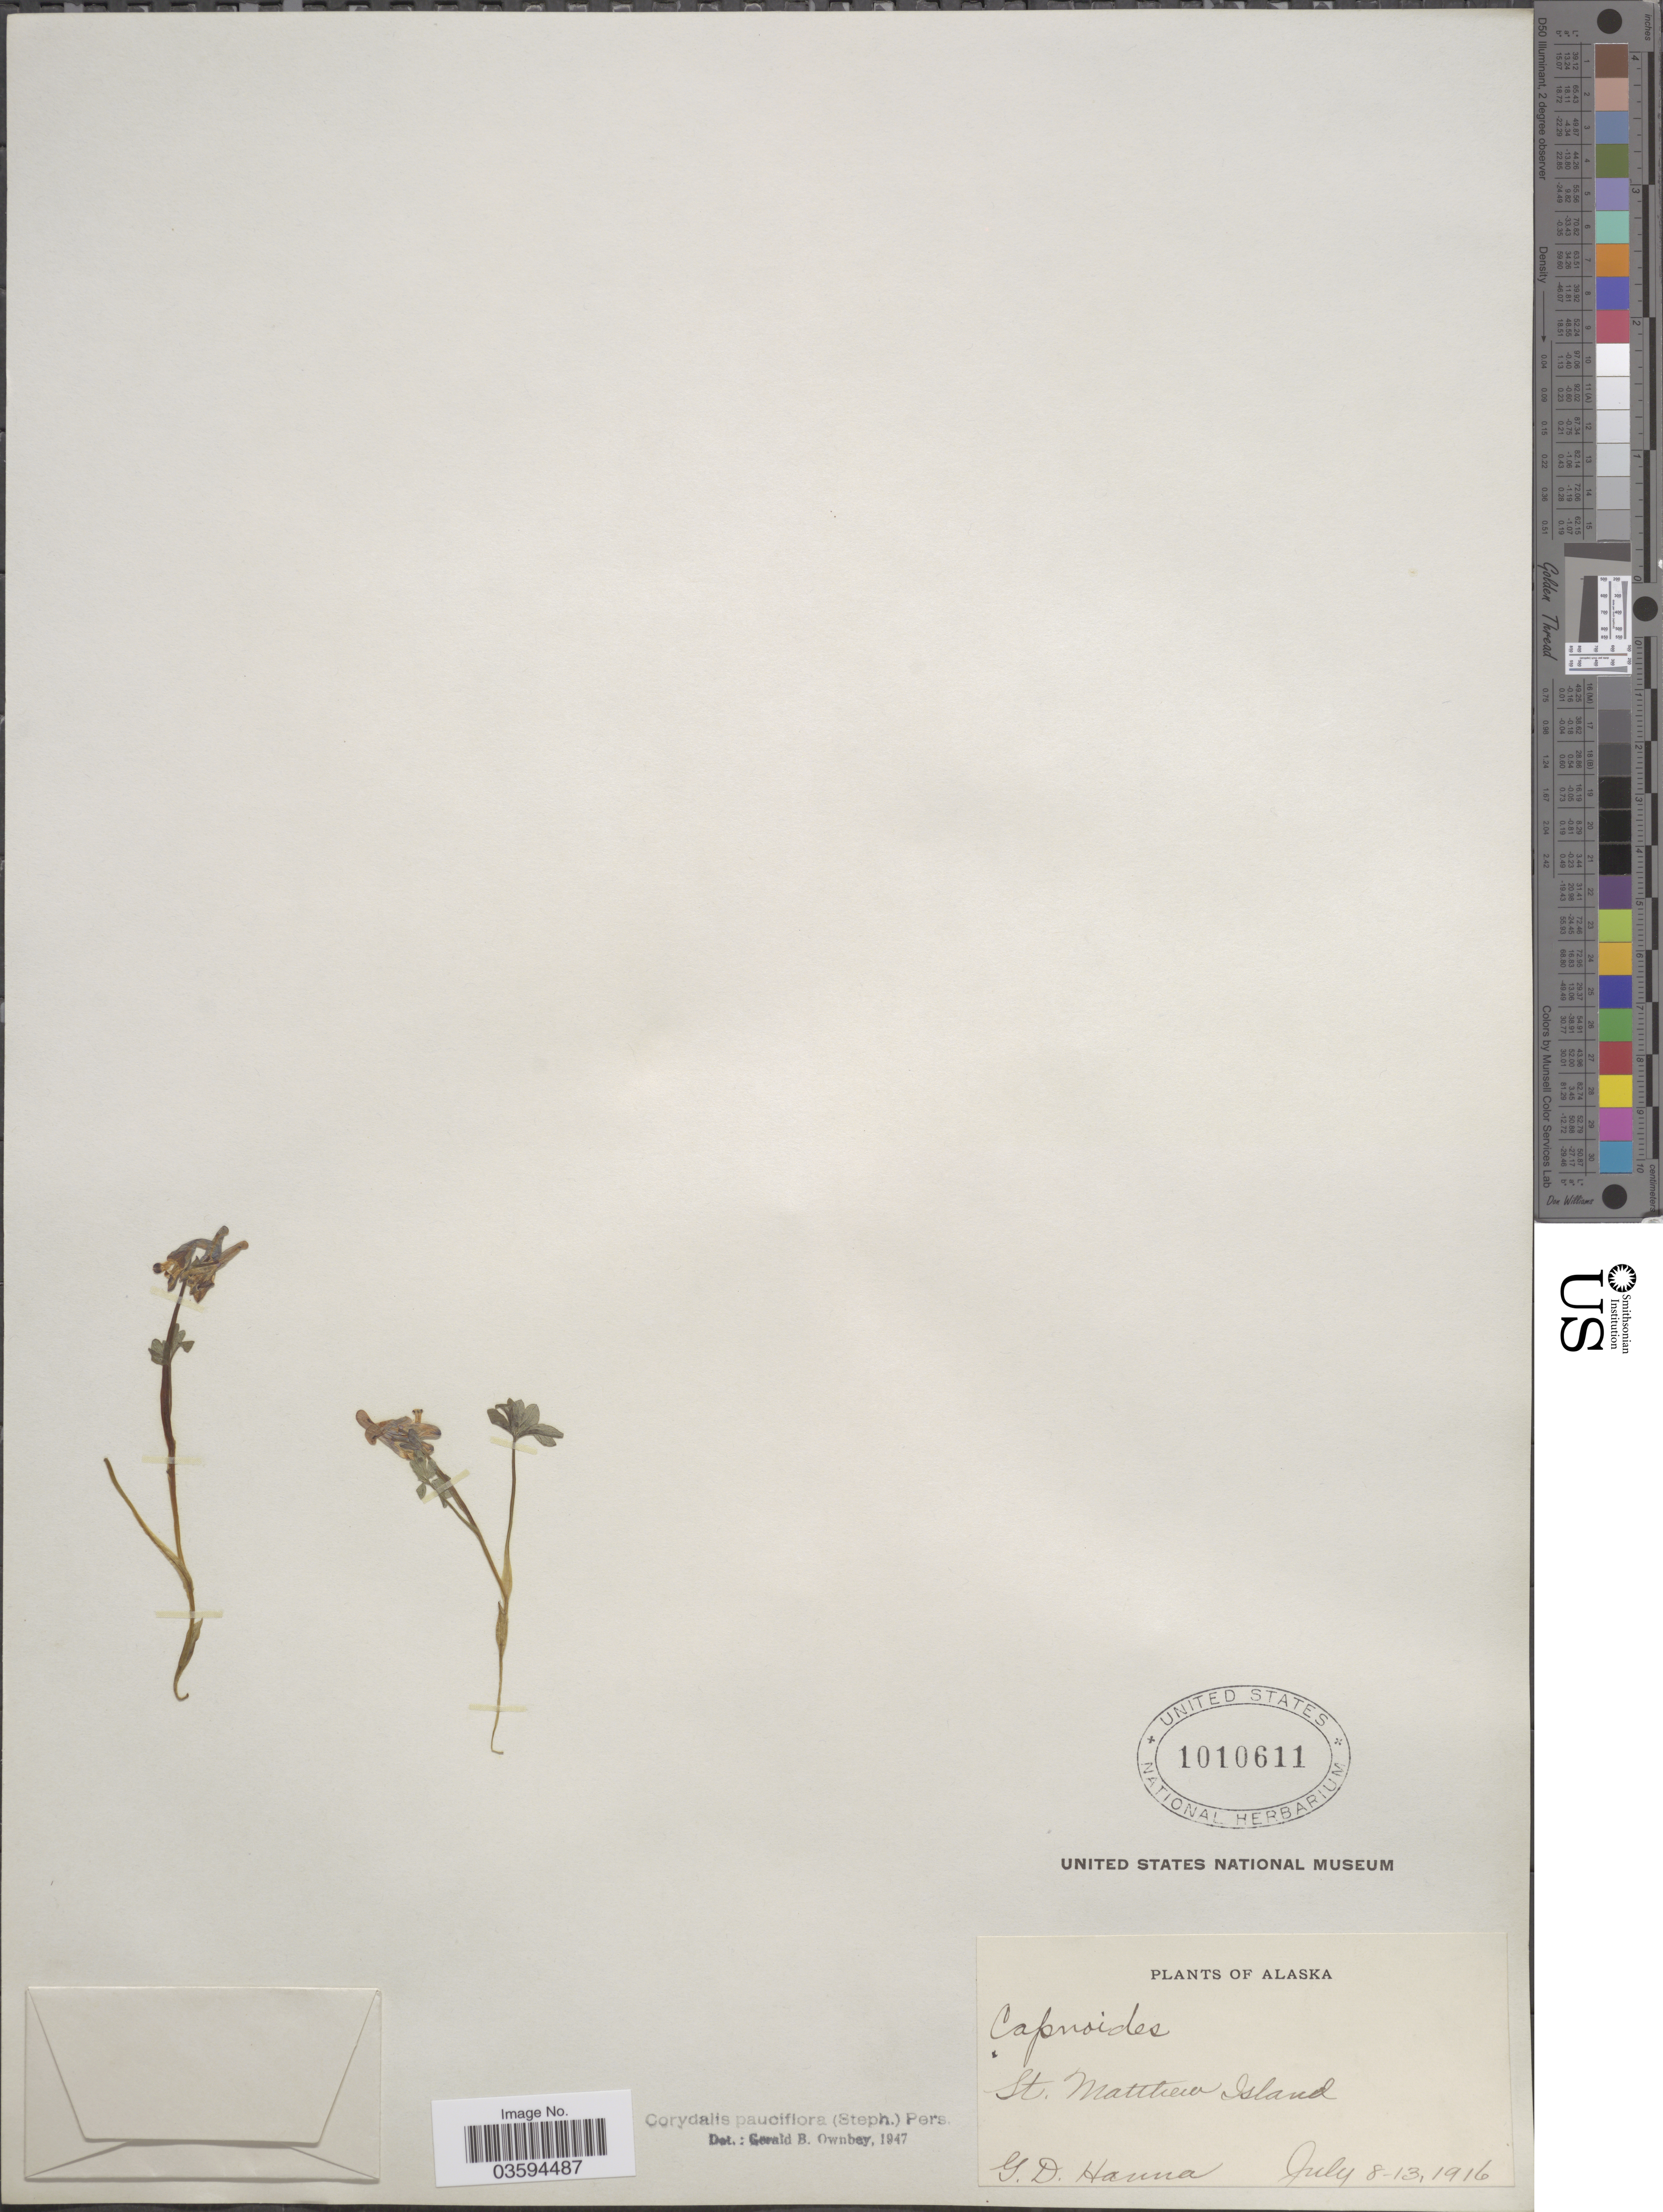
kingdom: Plantae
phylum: Tracheophyta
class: Magnoliopsida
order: Ranunculales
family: Papaveraceae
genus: Corydalis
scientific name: Corydalis pauciflora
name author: (Stephan) Pers.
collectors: G. D. Hanna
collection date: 1916-07-08/1916-07-13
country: United States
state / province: Alaska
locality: St. Matthew Island.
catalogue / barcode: US 1010611